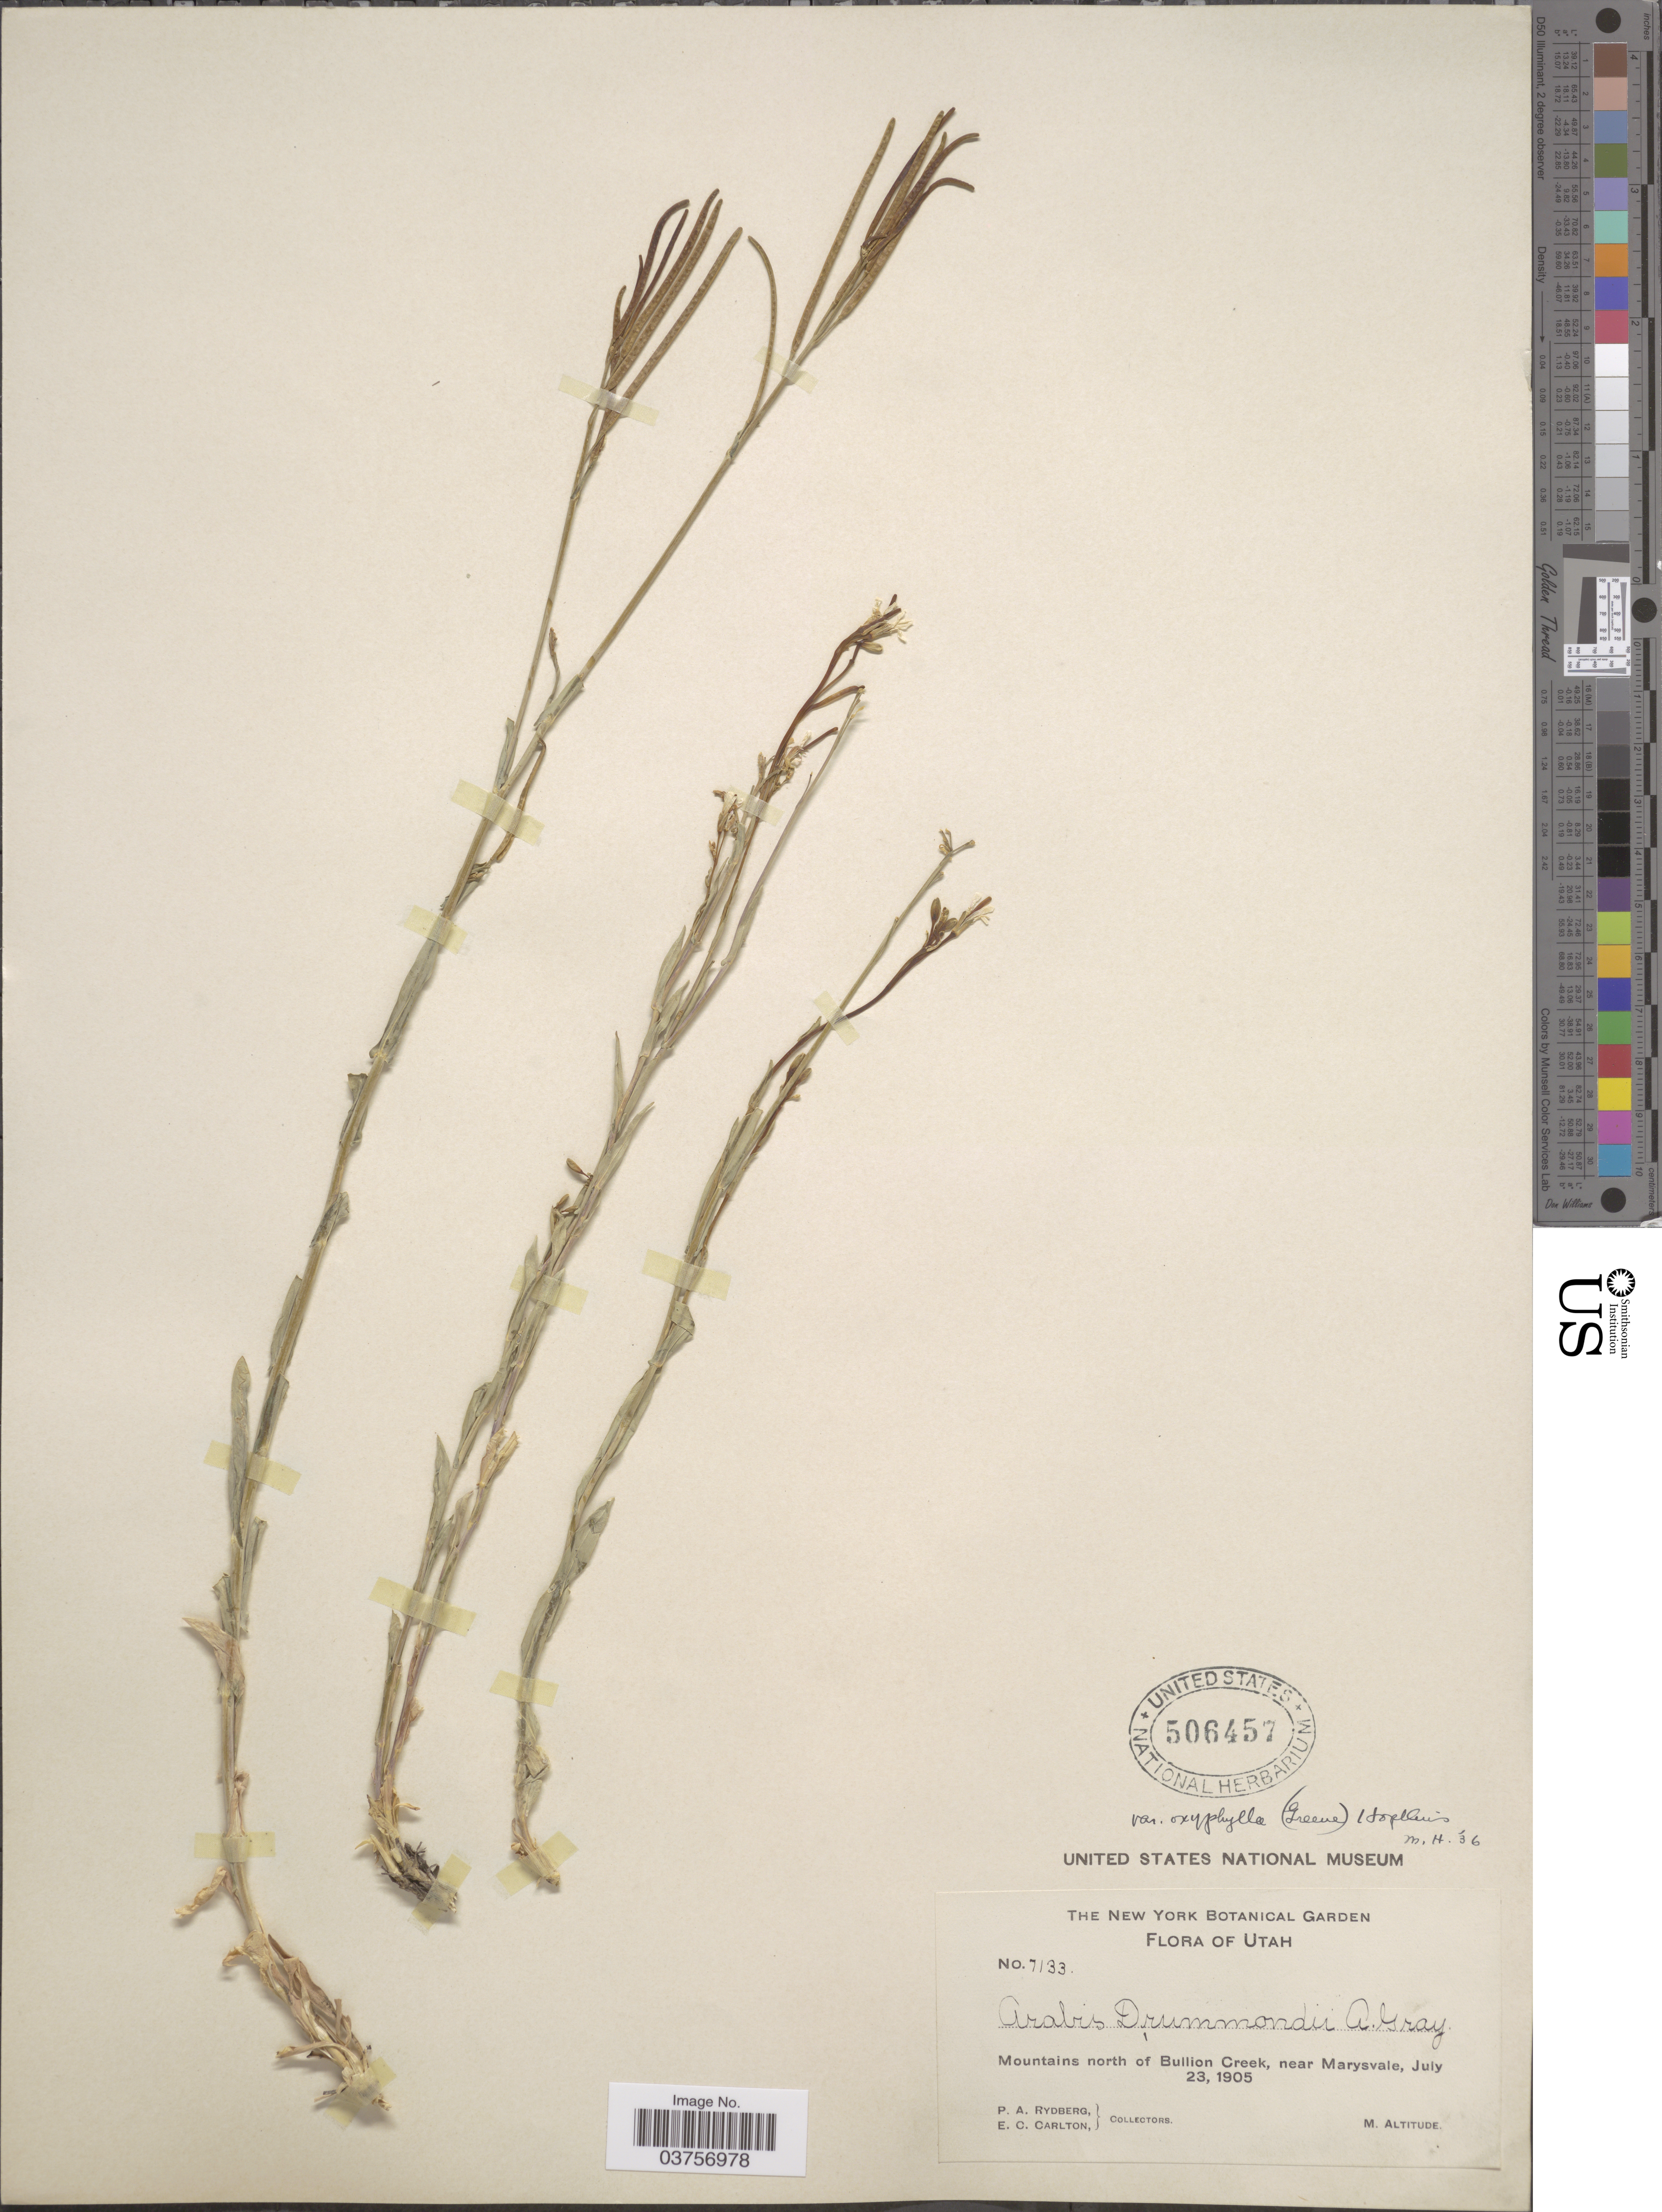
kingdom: Plantae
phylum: Tracheophyta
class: Magnoliopsida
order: Brassicales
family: Brassicaceae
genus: Arabis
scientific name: Arabis drummondii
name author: A. Gray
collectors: P. A. Rydberg & E. Carlton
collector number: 7133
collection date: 1905-07-23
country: United States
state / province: Utah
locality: Mountains north of Bullion Creek, near Marysvale.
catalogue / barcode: US 506457